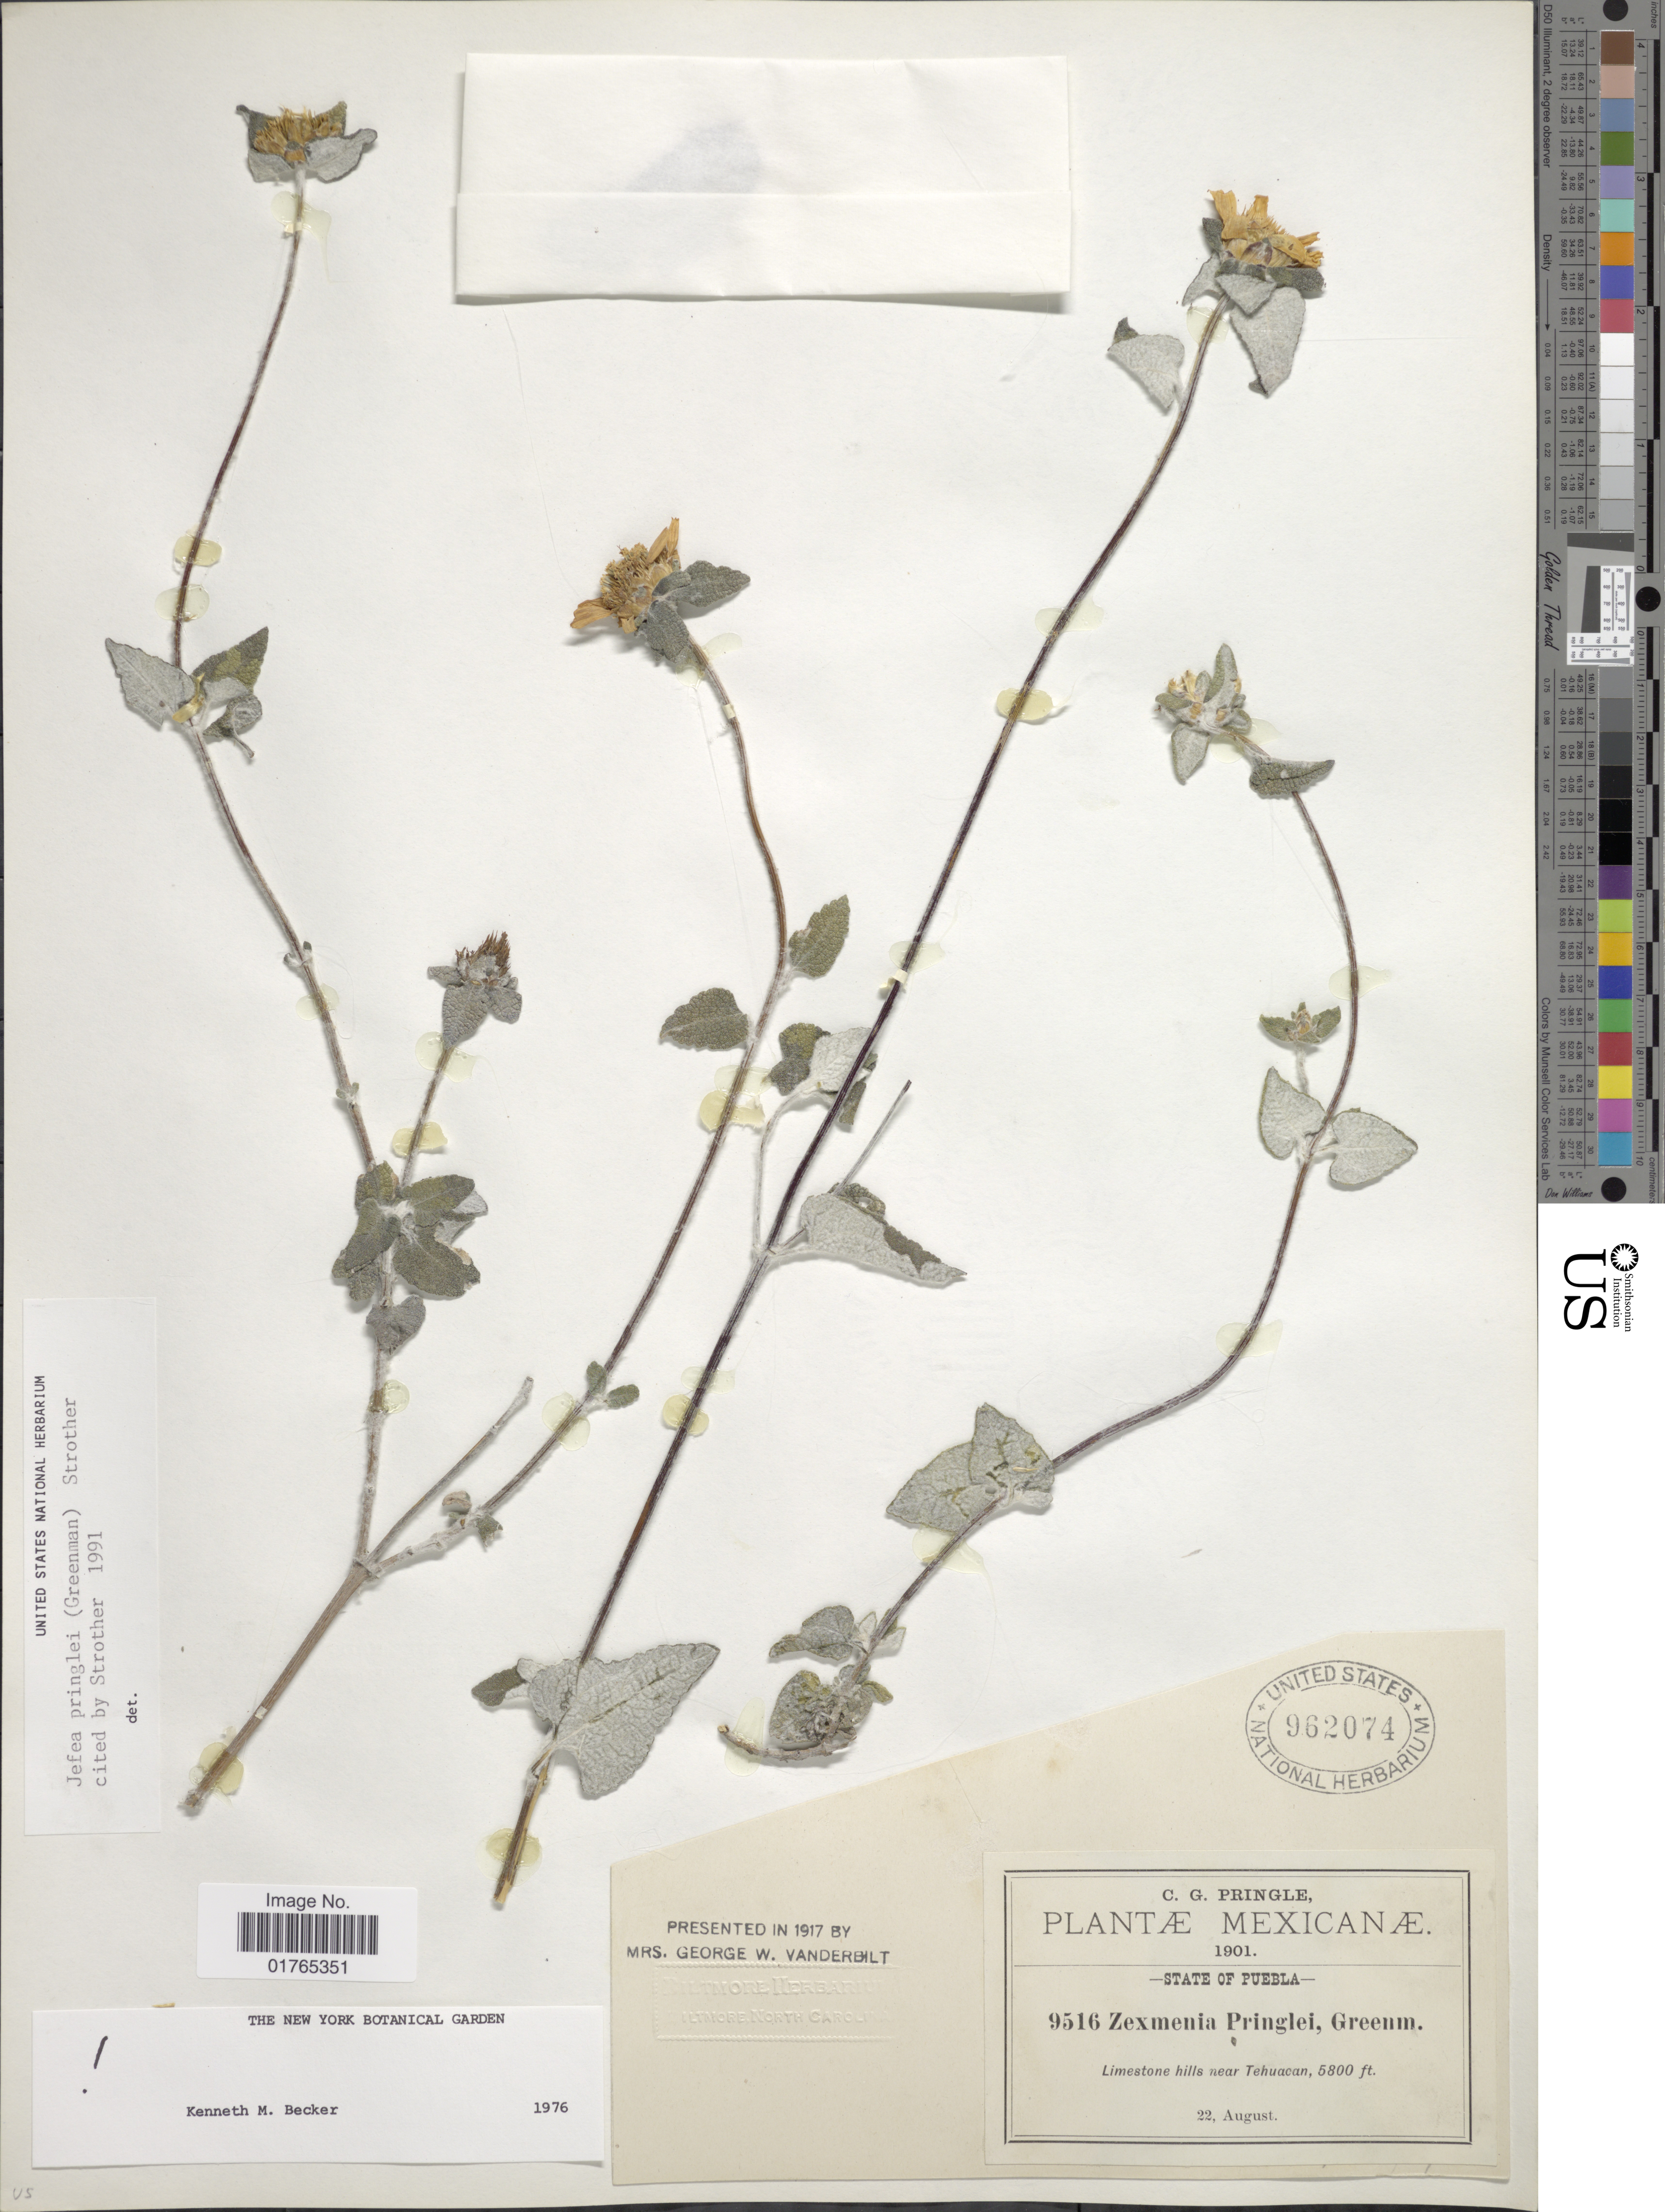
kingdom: Plantae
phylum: Tracheophyta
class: Magnoliopsida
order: Asterales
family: Asteraceae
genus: Jefea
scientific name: Jefea pringlei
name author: (Greenm.) Strother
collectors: C. G. Pringle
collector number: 9516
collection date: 1901-08-22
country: Mexico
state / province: Puebla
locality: Limestone hills near Tehuacan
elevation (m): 1768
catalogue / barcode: US 962074